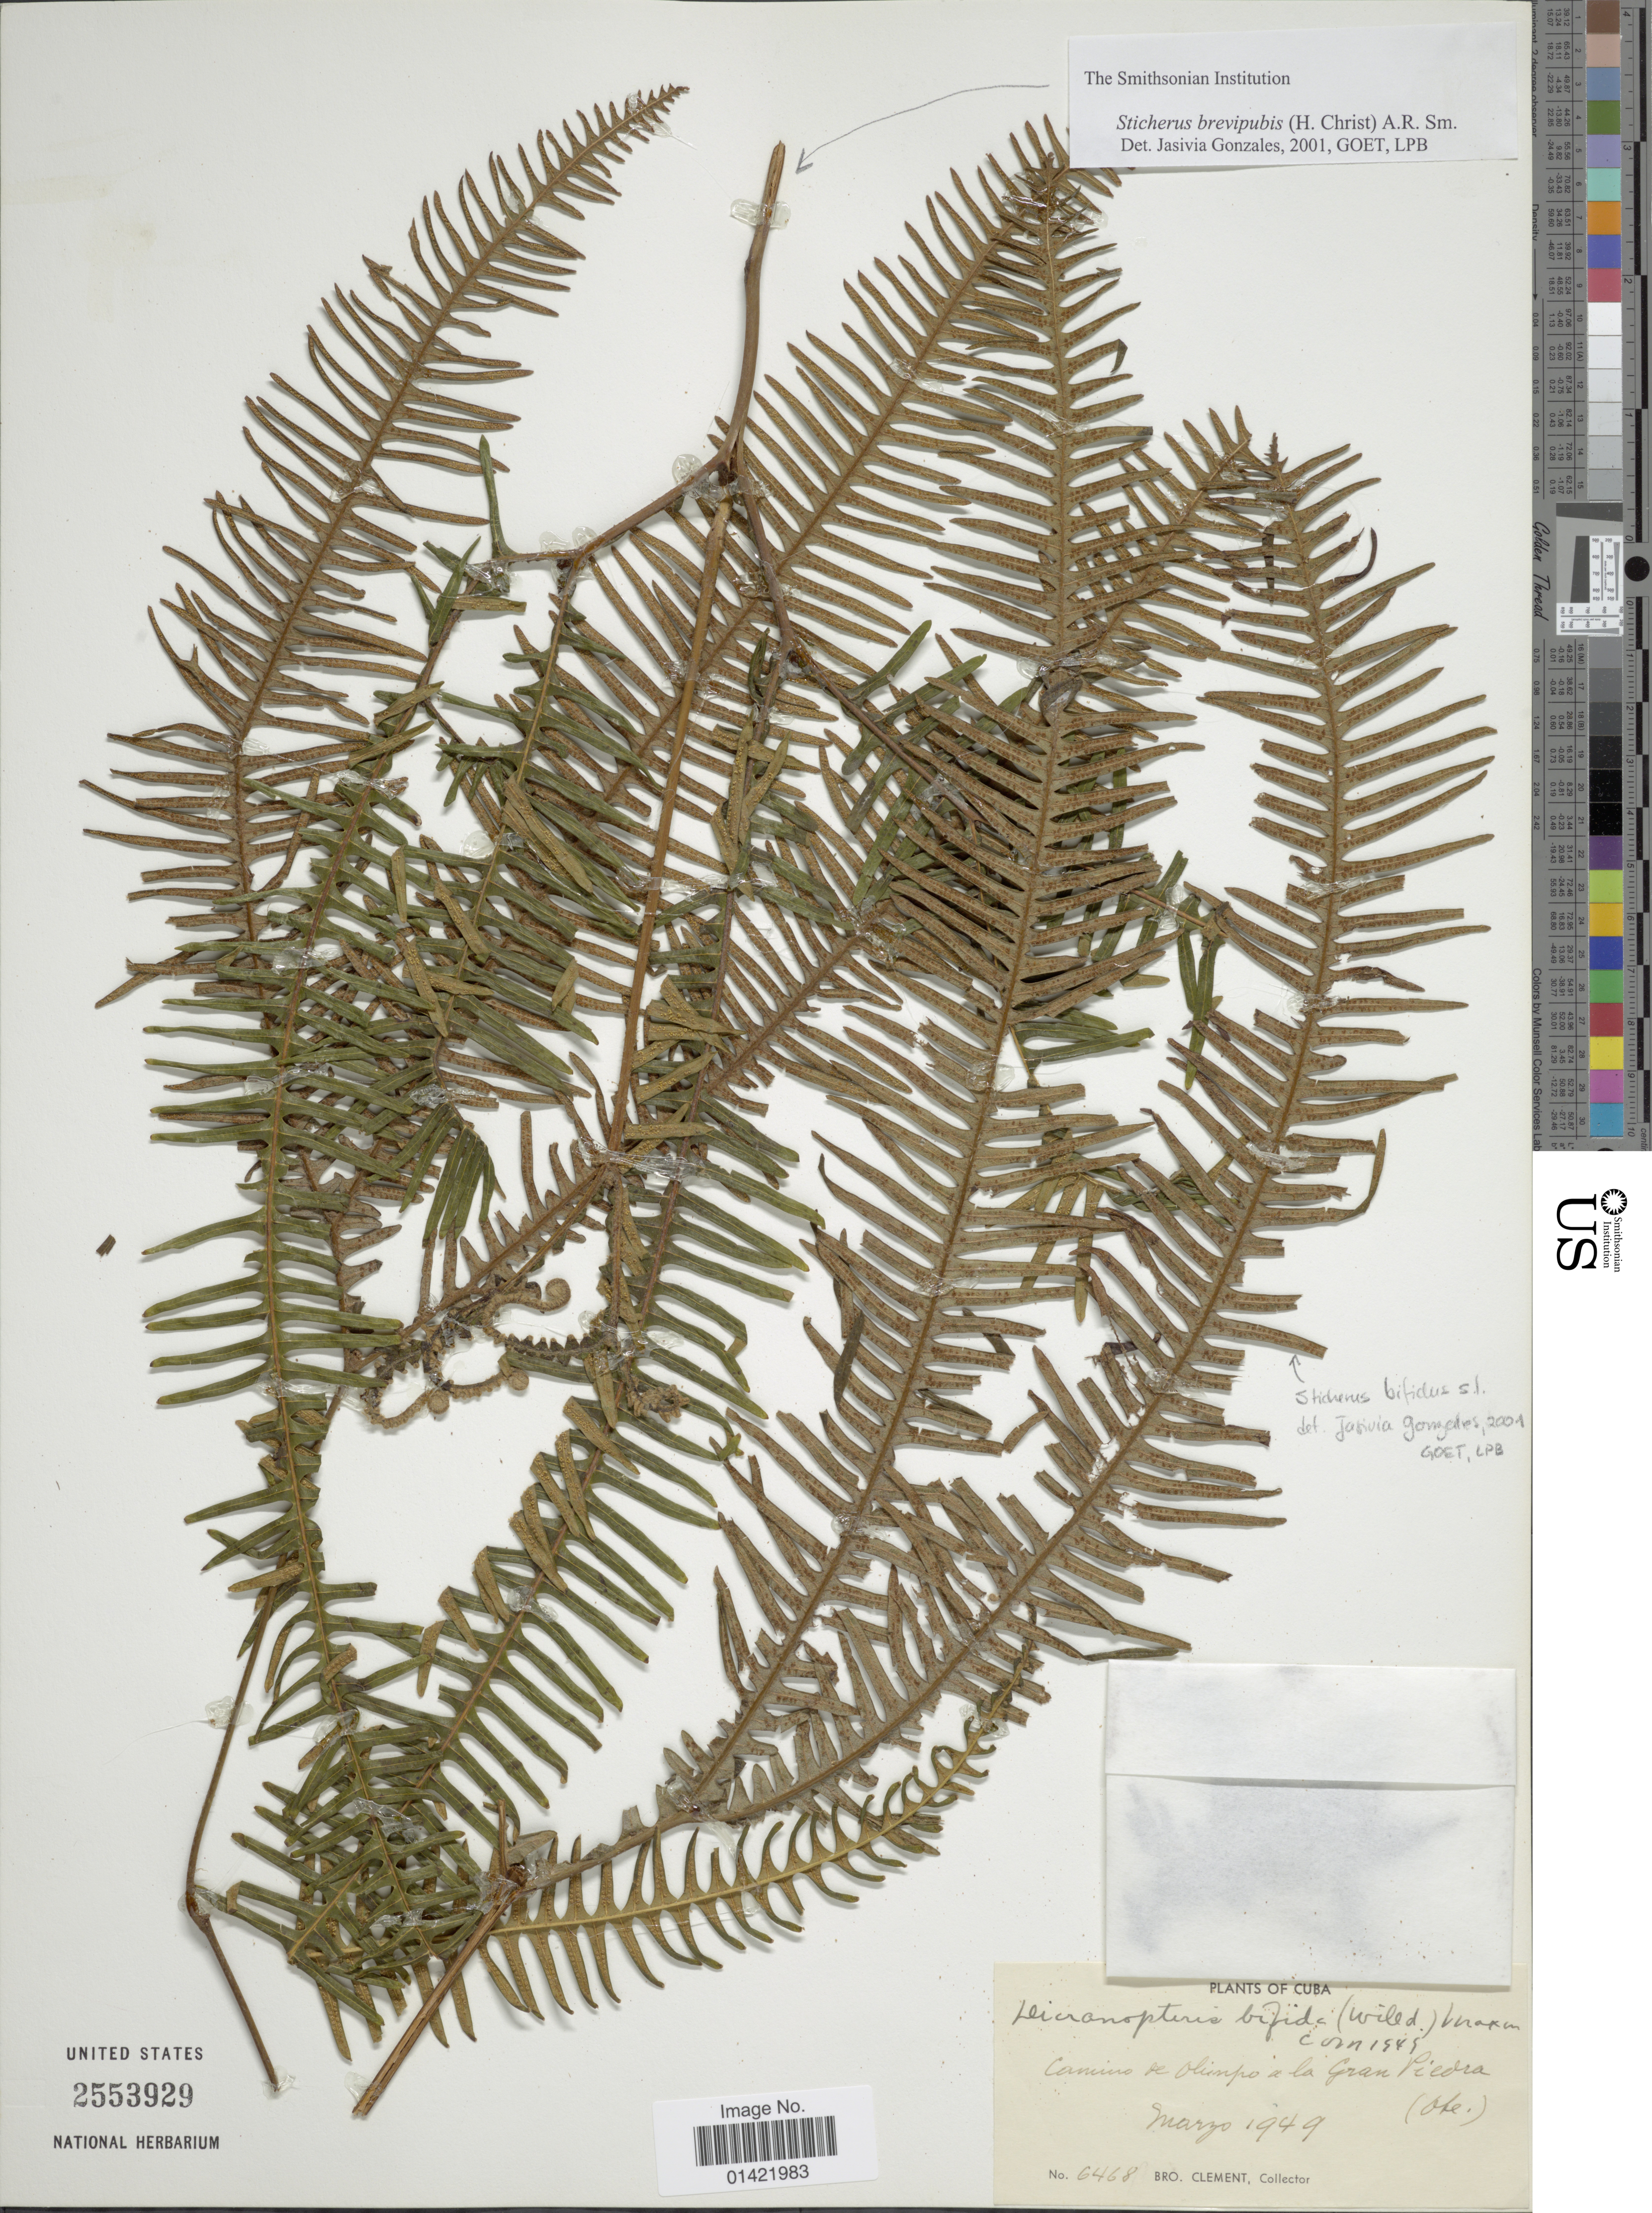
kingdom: Plantae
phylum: Tracheophyta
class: Polypodiopsida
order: Gleicheniales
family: Gleicheniaceae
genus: Sticherus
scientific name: Sticherus fulvus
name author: (Desv.) Ching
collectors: B. Clement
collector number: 6468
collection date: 1949-05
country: Cuba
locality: Camino de Olimpo a la Gran Piedra.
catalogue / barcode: US 2553929